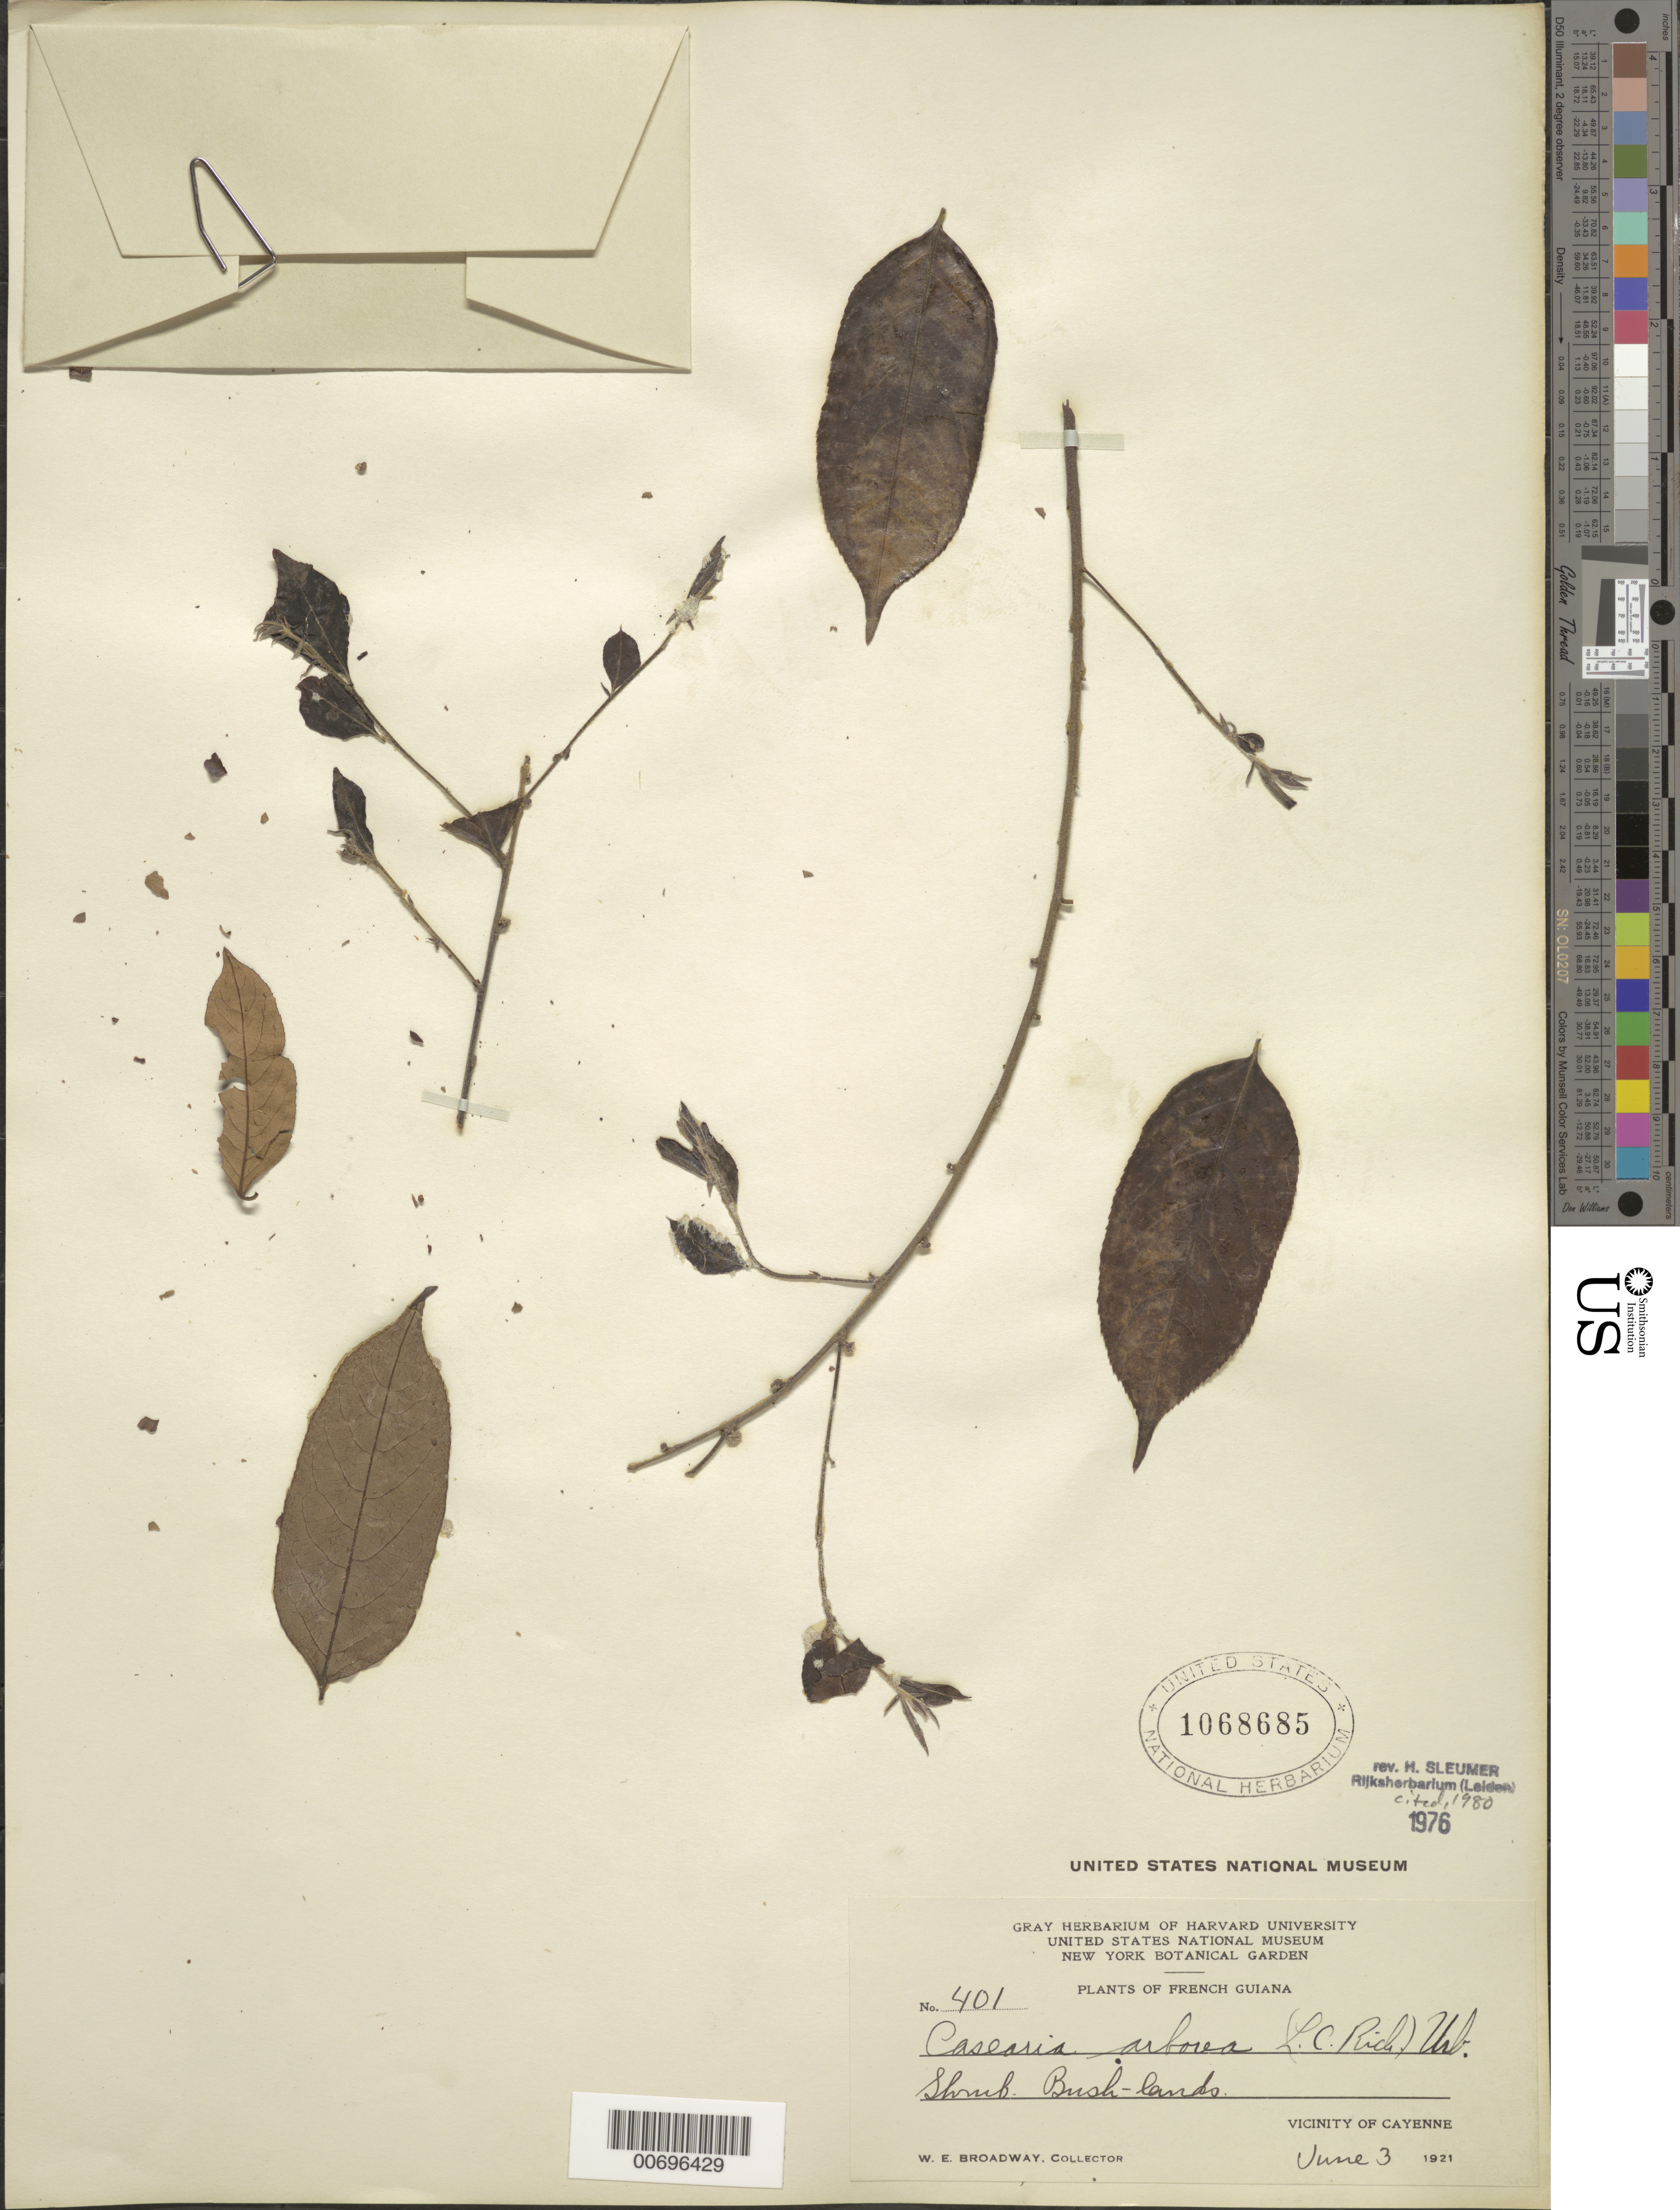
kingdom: Plantae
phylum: Tracheophyta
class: Magnoliopsida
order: Malpighiales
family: Salicaceae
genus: Casearia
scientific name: Casearia arborea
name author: (Rich.) Urb.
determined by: Sleumer, H. O.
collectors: W. E. Broadway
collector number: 401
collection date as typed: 3-Jun-21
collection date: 1921-06-03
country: French Guiana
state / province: Cayenne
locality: Cayenne, vic.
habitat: Bushlands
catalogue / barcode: US 1068685